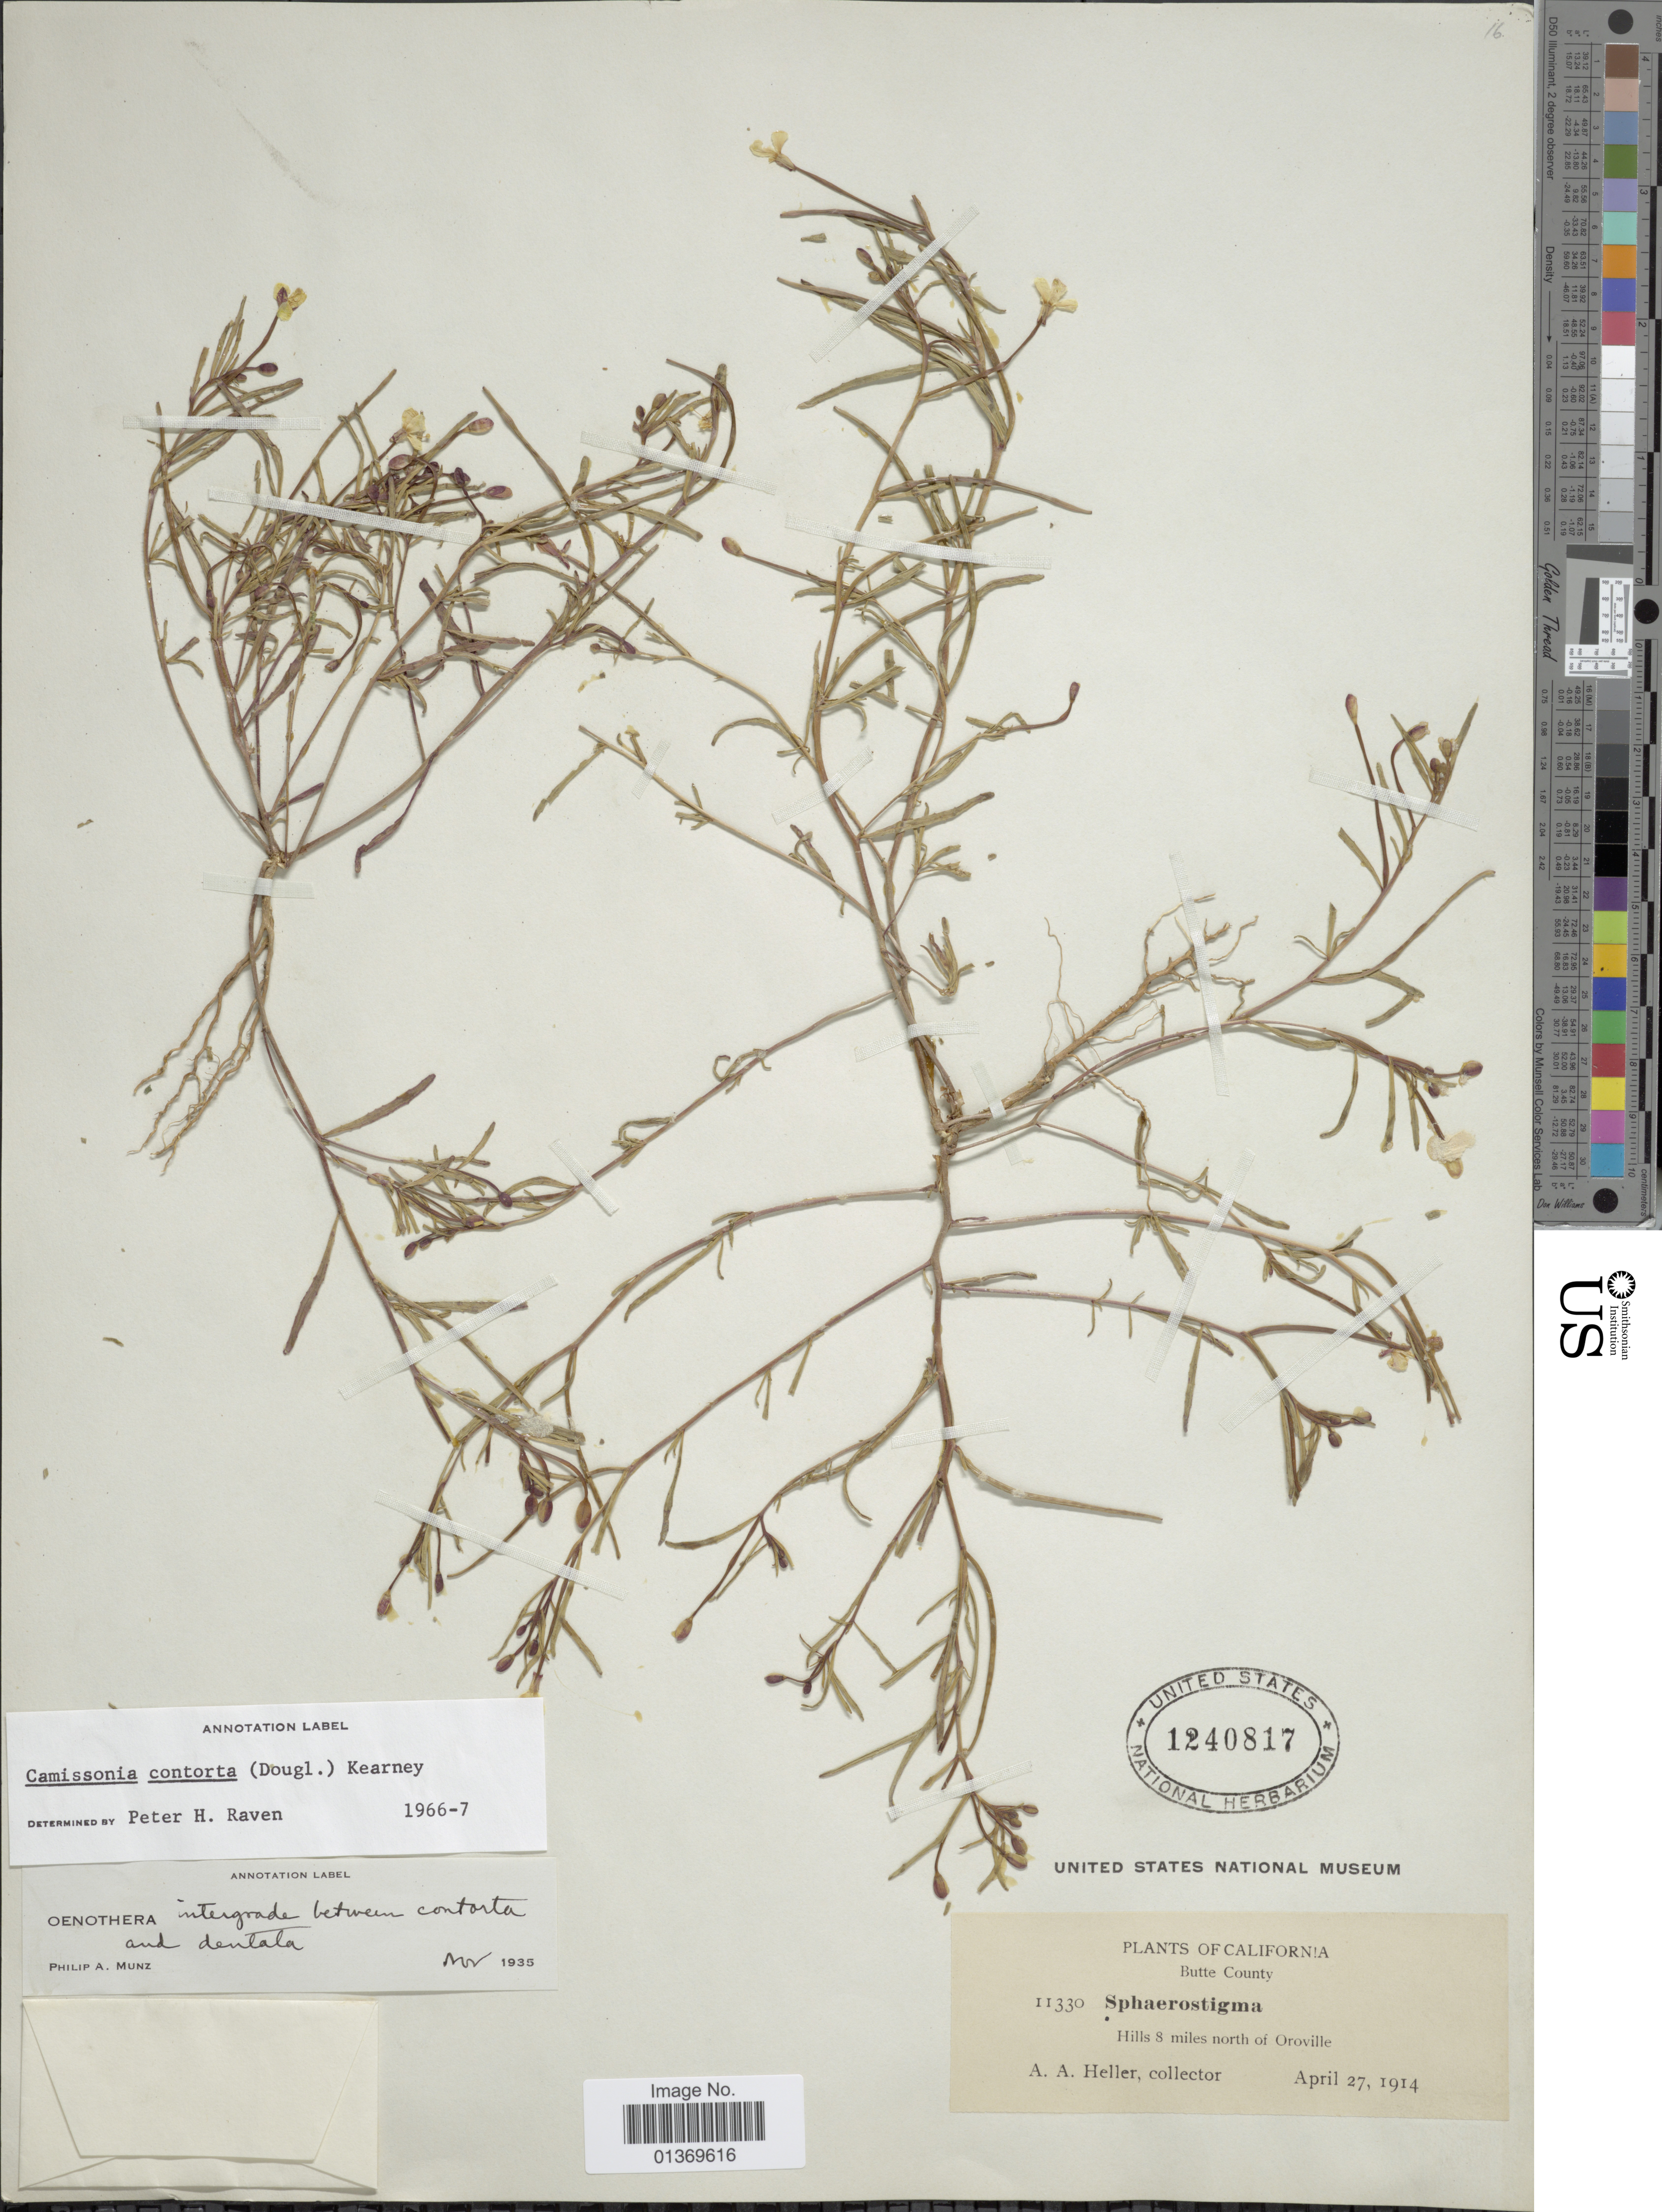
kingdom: Plantae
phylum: Tracheophyta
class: Magnoliopsida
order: Myrtales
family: Onagraceae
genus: Camissonia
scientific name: Camissonia contorta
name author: (Douglas) Kearney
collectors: A. A. Heller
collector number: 11330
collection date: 1914-04-27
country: United States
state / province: California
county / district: Butte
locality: Butte County, Hills 8 miles north of Oroville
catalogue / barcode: US 1240817